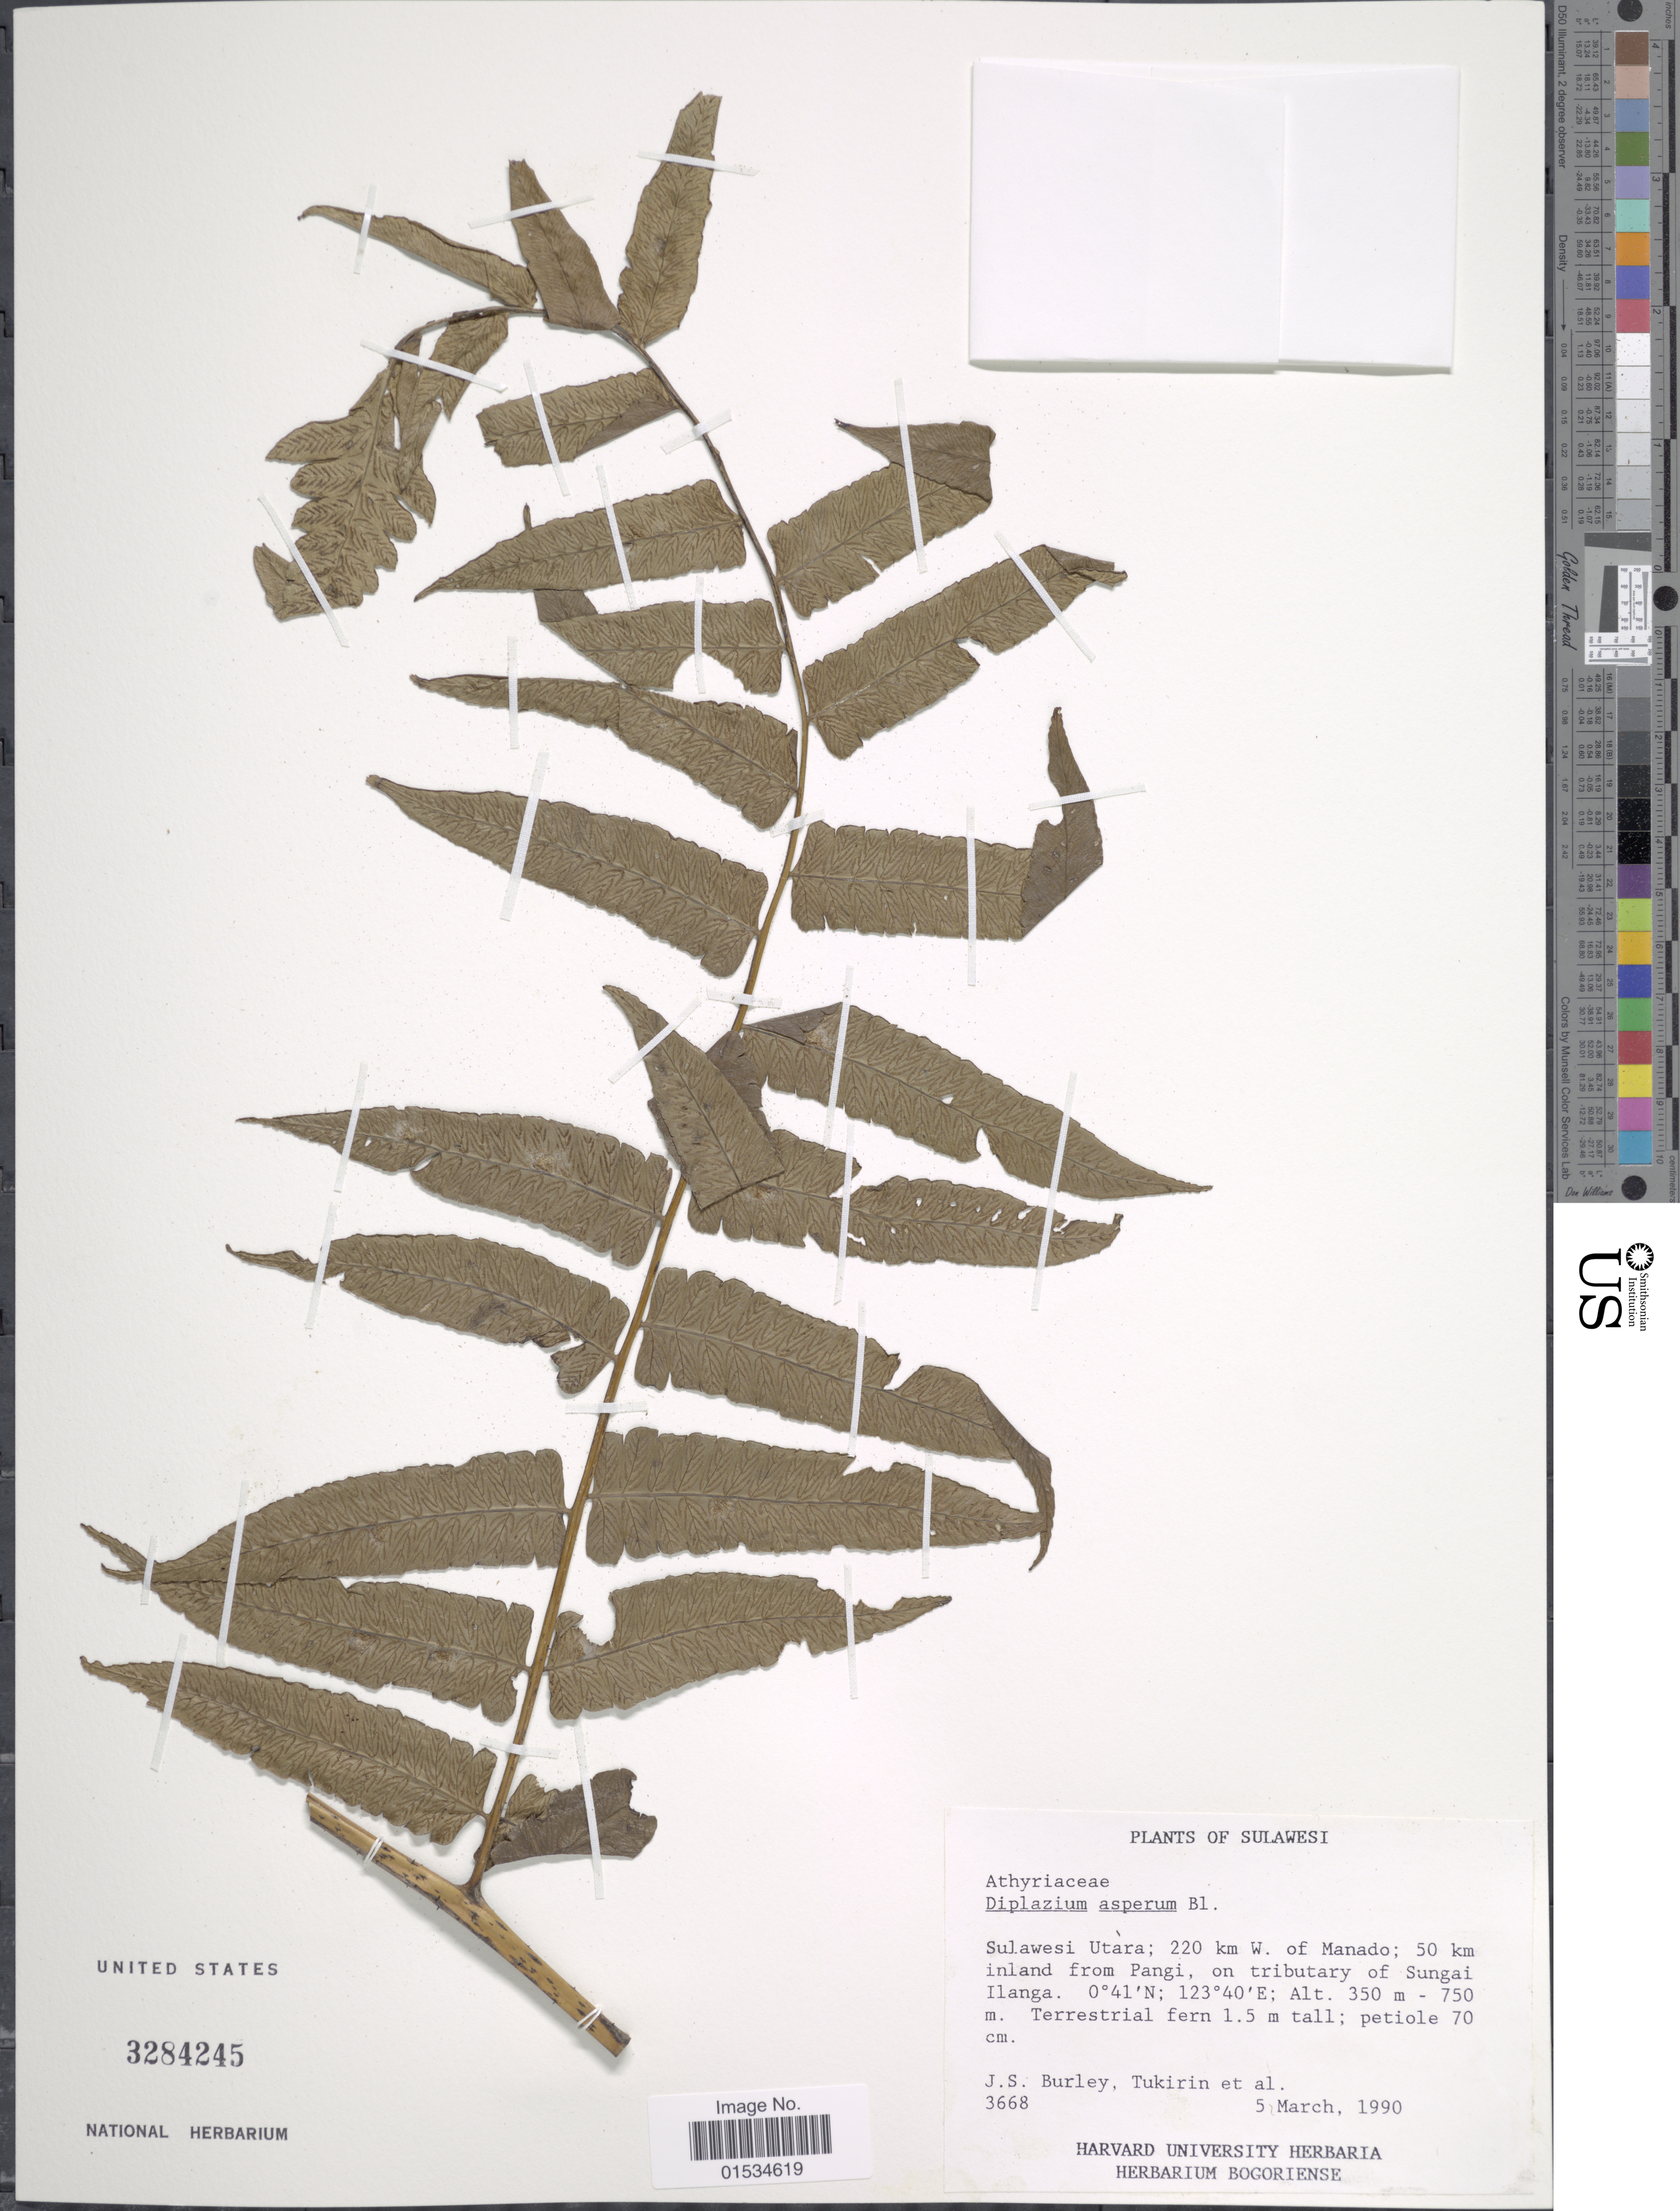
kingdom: Plantae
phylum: Tracheophyta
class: Polypodiopsida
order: Polypodiales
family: Athyriaceae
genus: Diplazium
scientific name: Diplazium asperum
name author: Blume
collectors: J. S. Burley, -. Tukirin & et al.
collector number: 3668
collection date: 1990-03-05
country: Indonesia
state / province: Sulawesi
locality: Sulawesi; 220 km W. of Manado; 50 km inland from Pangi, on tributary of Sungai Ilanga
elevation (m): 350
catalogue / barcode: US 3284245